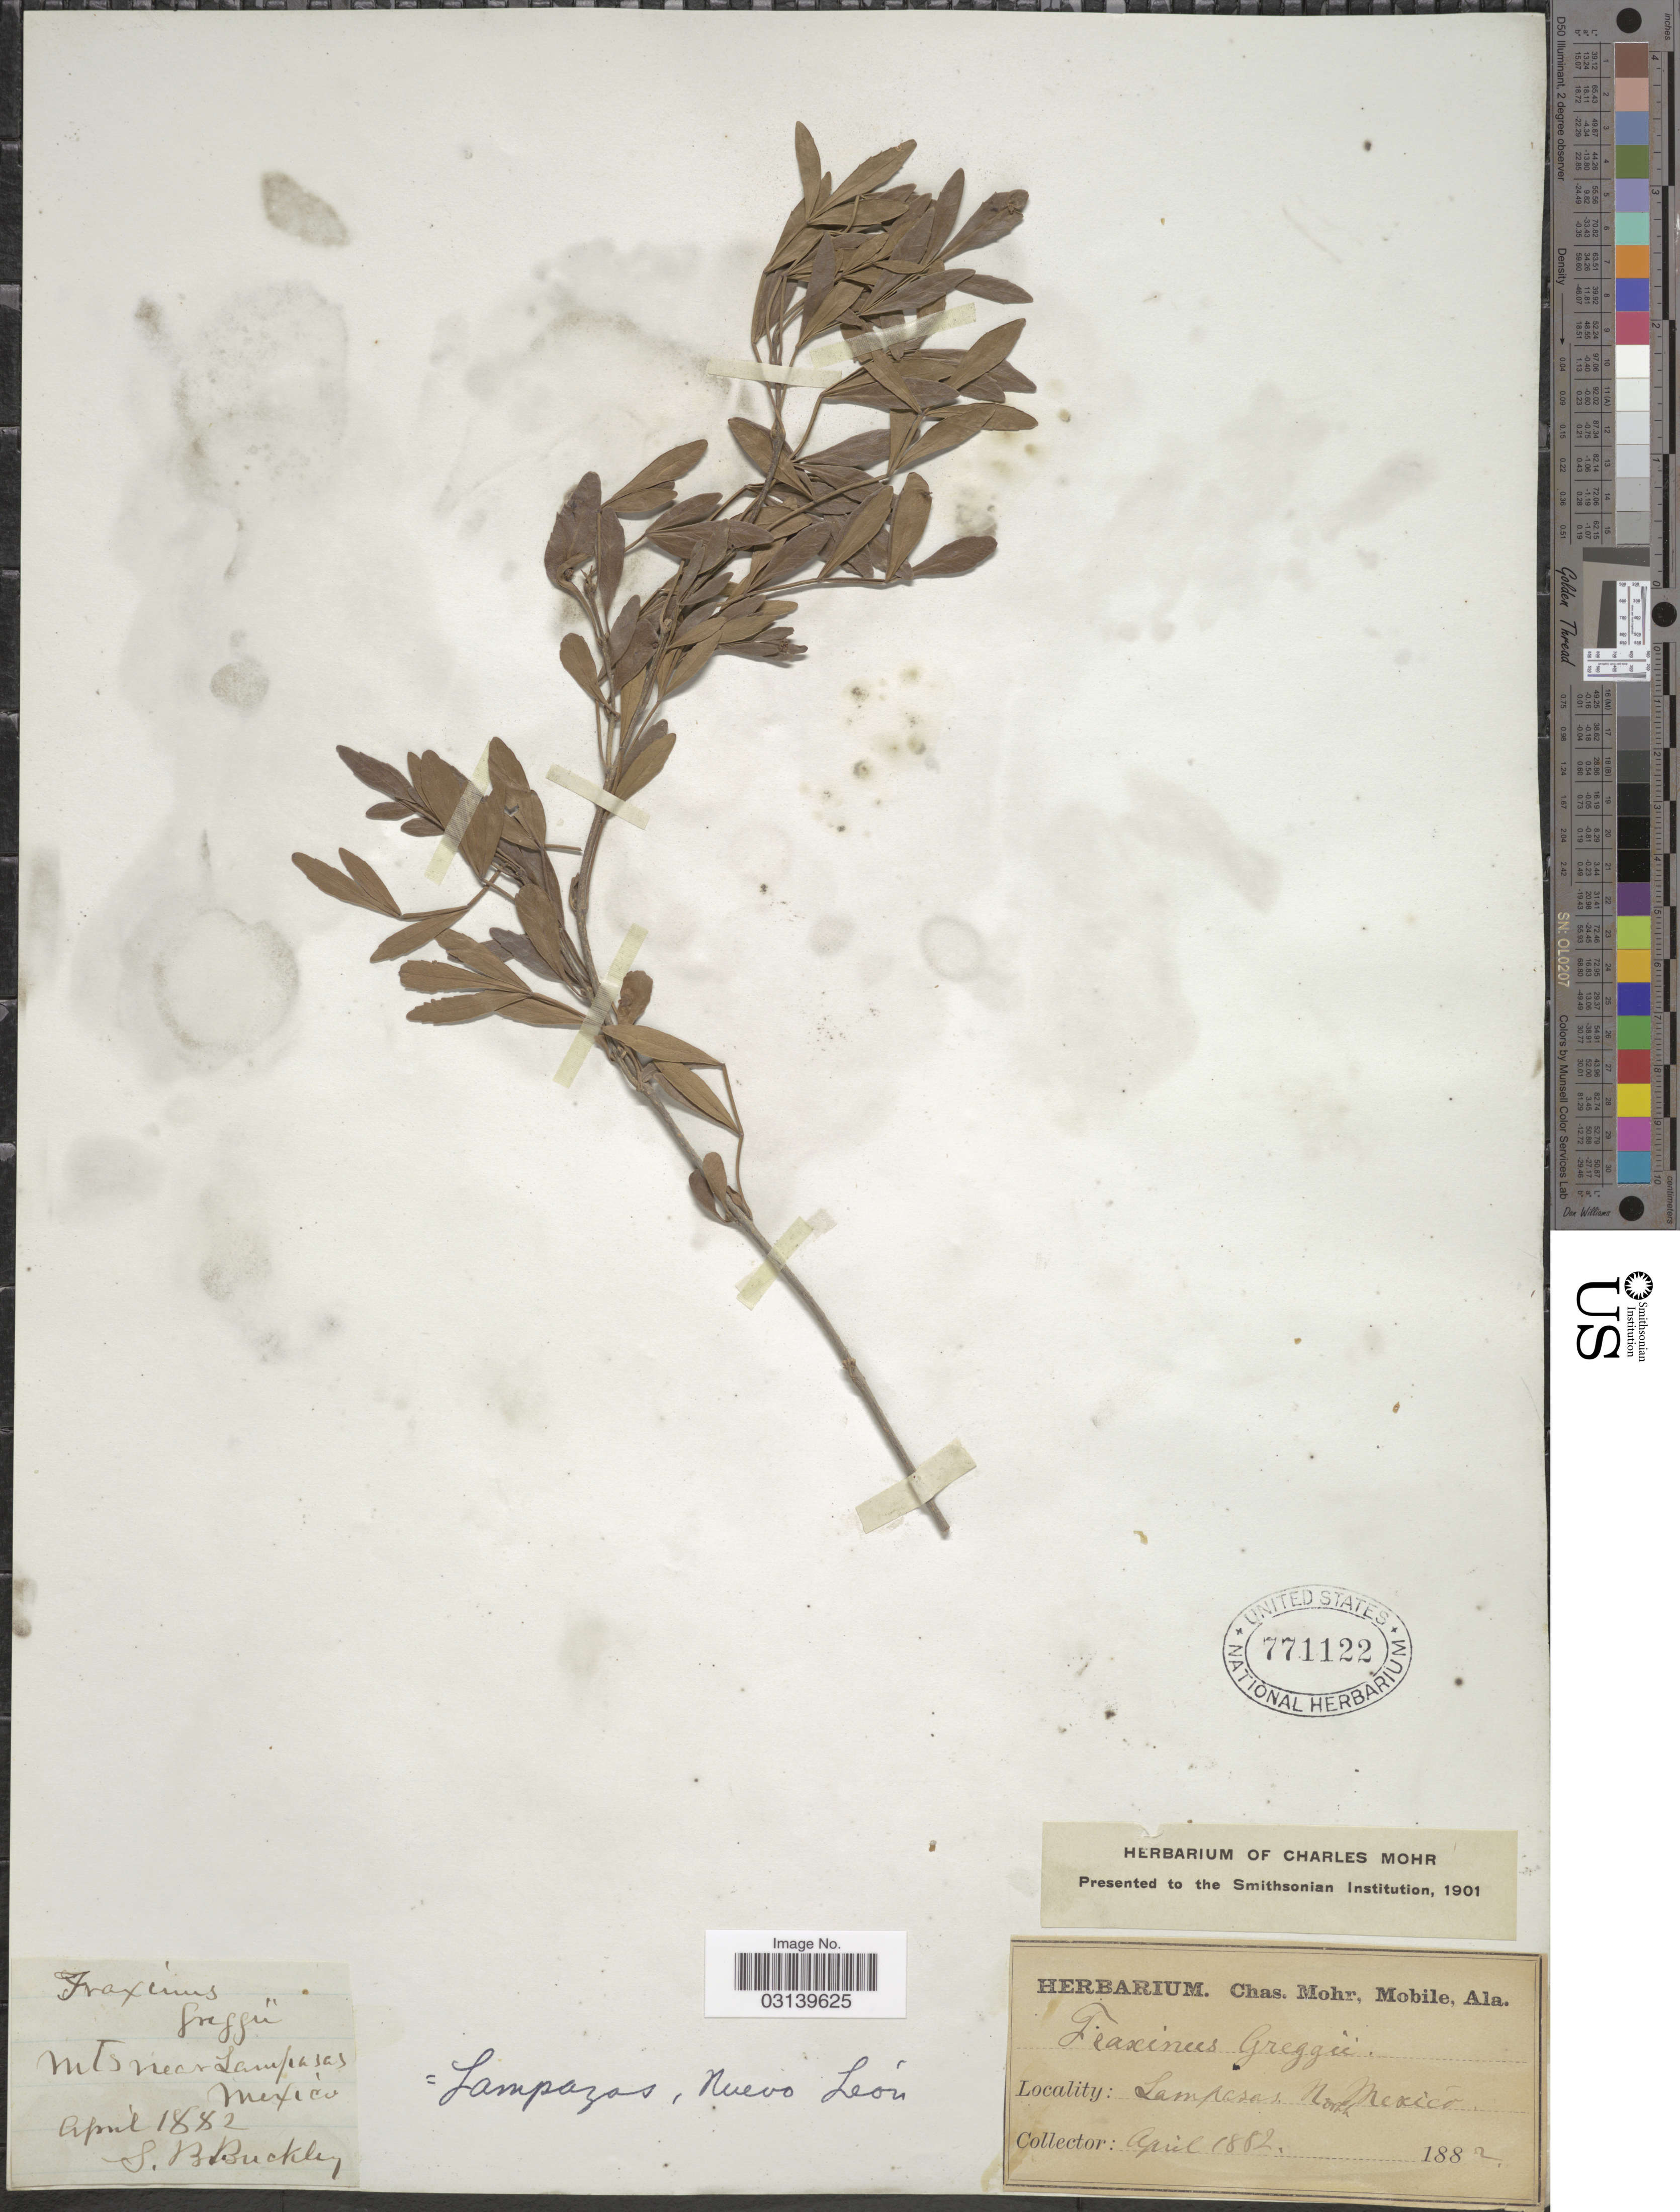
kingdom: Plantae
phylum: Tracheophyta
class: Magnoliopsida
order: Lamiales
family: Oleaceae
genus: Fraxinus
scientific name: Fraxinus greggii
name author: A. Gray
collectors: S. B. Buckley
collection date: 1882-04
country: Mexico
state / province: Nuevo León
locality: Mts near Lampasas, North Mexico.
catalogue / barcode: US 771122